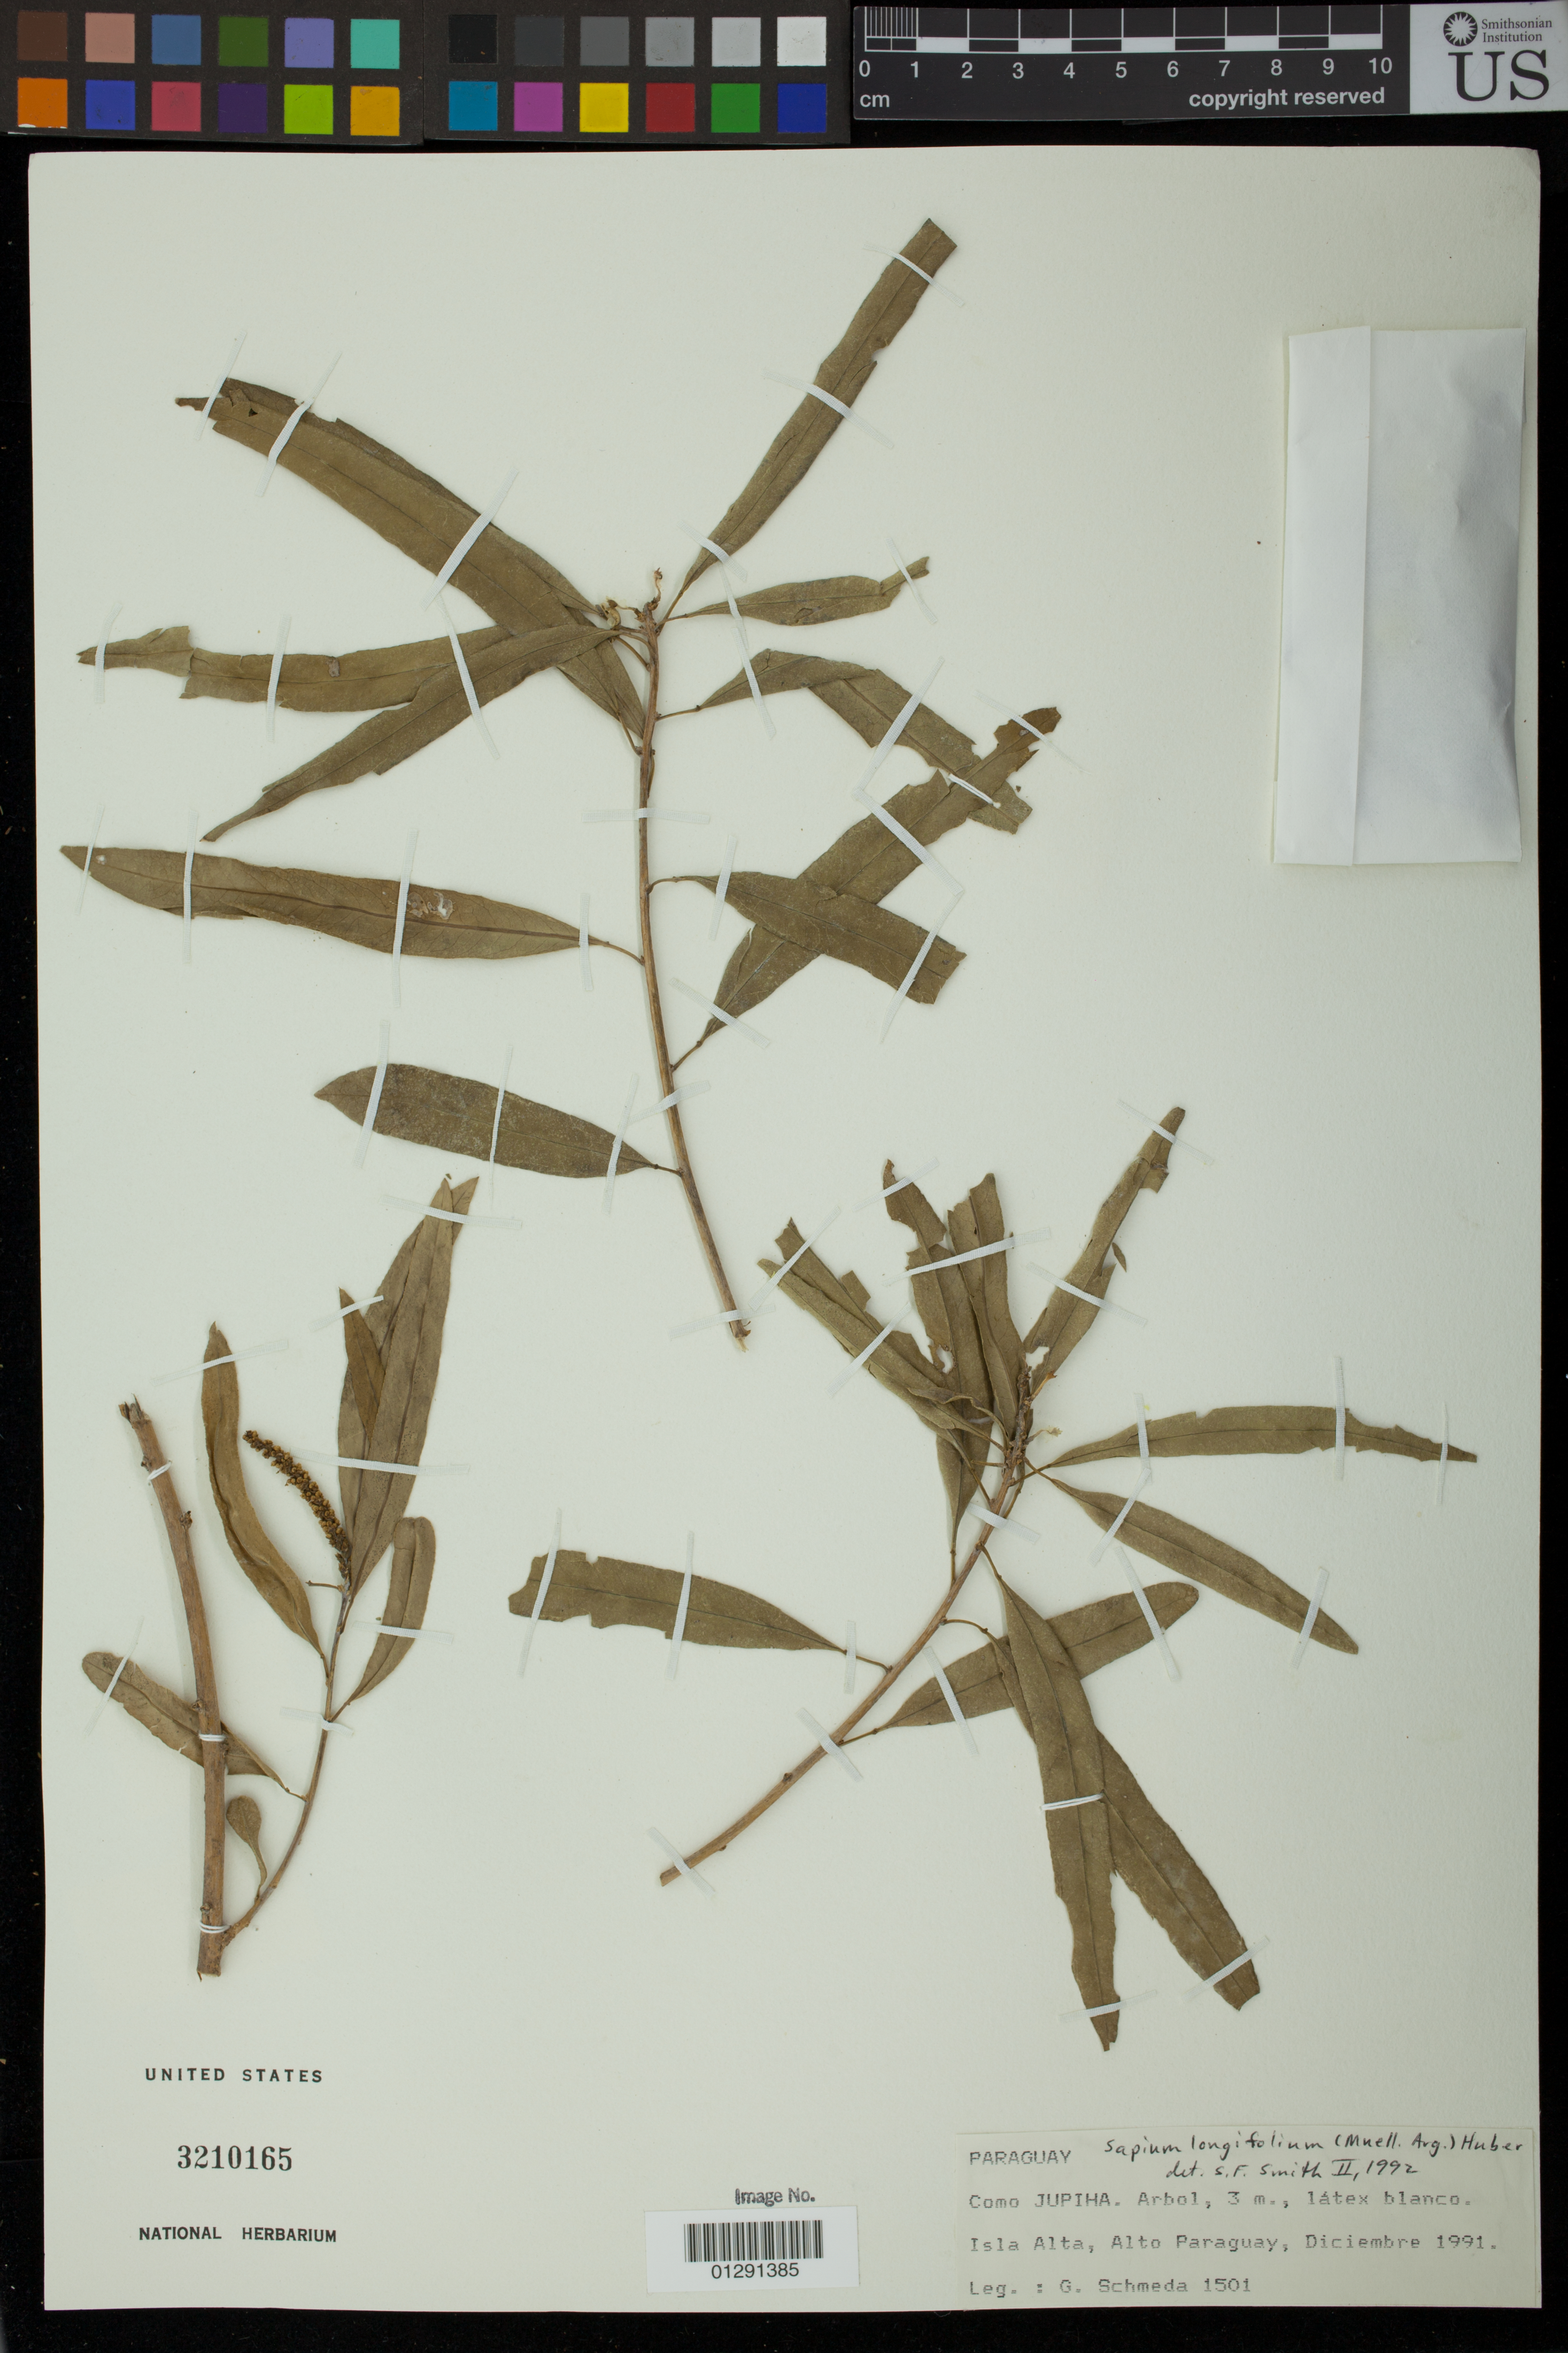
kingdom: Plantae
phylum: Tracheophyta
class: Magnoliopsida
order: Malpighiales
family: Euphorbiaceae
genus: Sapium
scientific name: Sapium haematospermum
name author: Müll. Arg.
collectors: G. Schmeda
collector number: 1501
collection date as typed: Dec 1991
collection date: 1991-12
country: Paraguay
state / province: Alto Paraguay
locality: Isla alta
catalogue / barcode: US 3210165